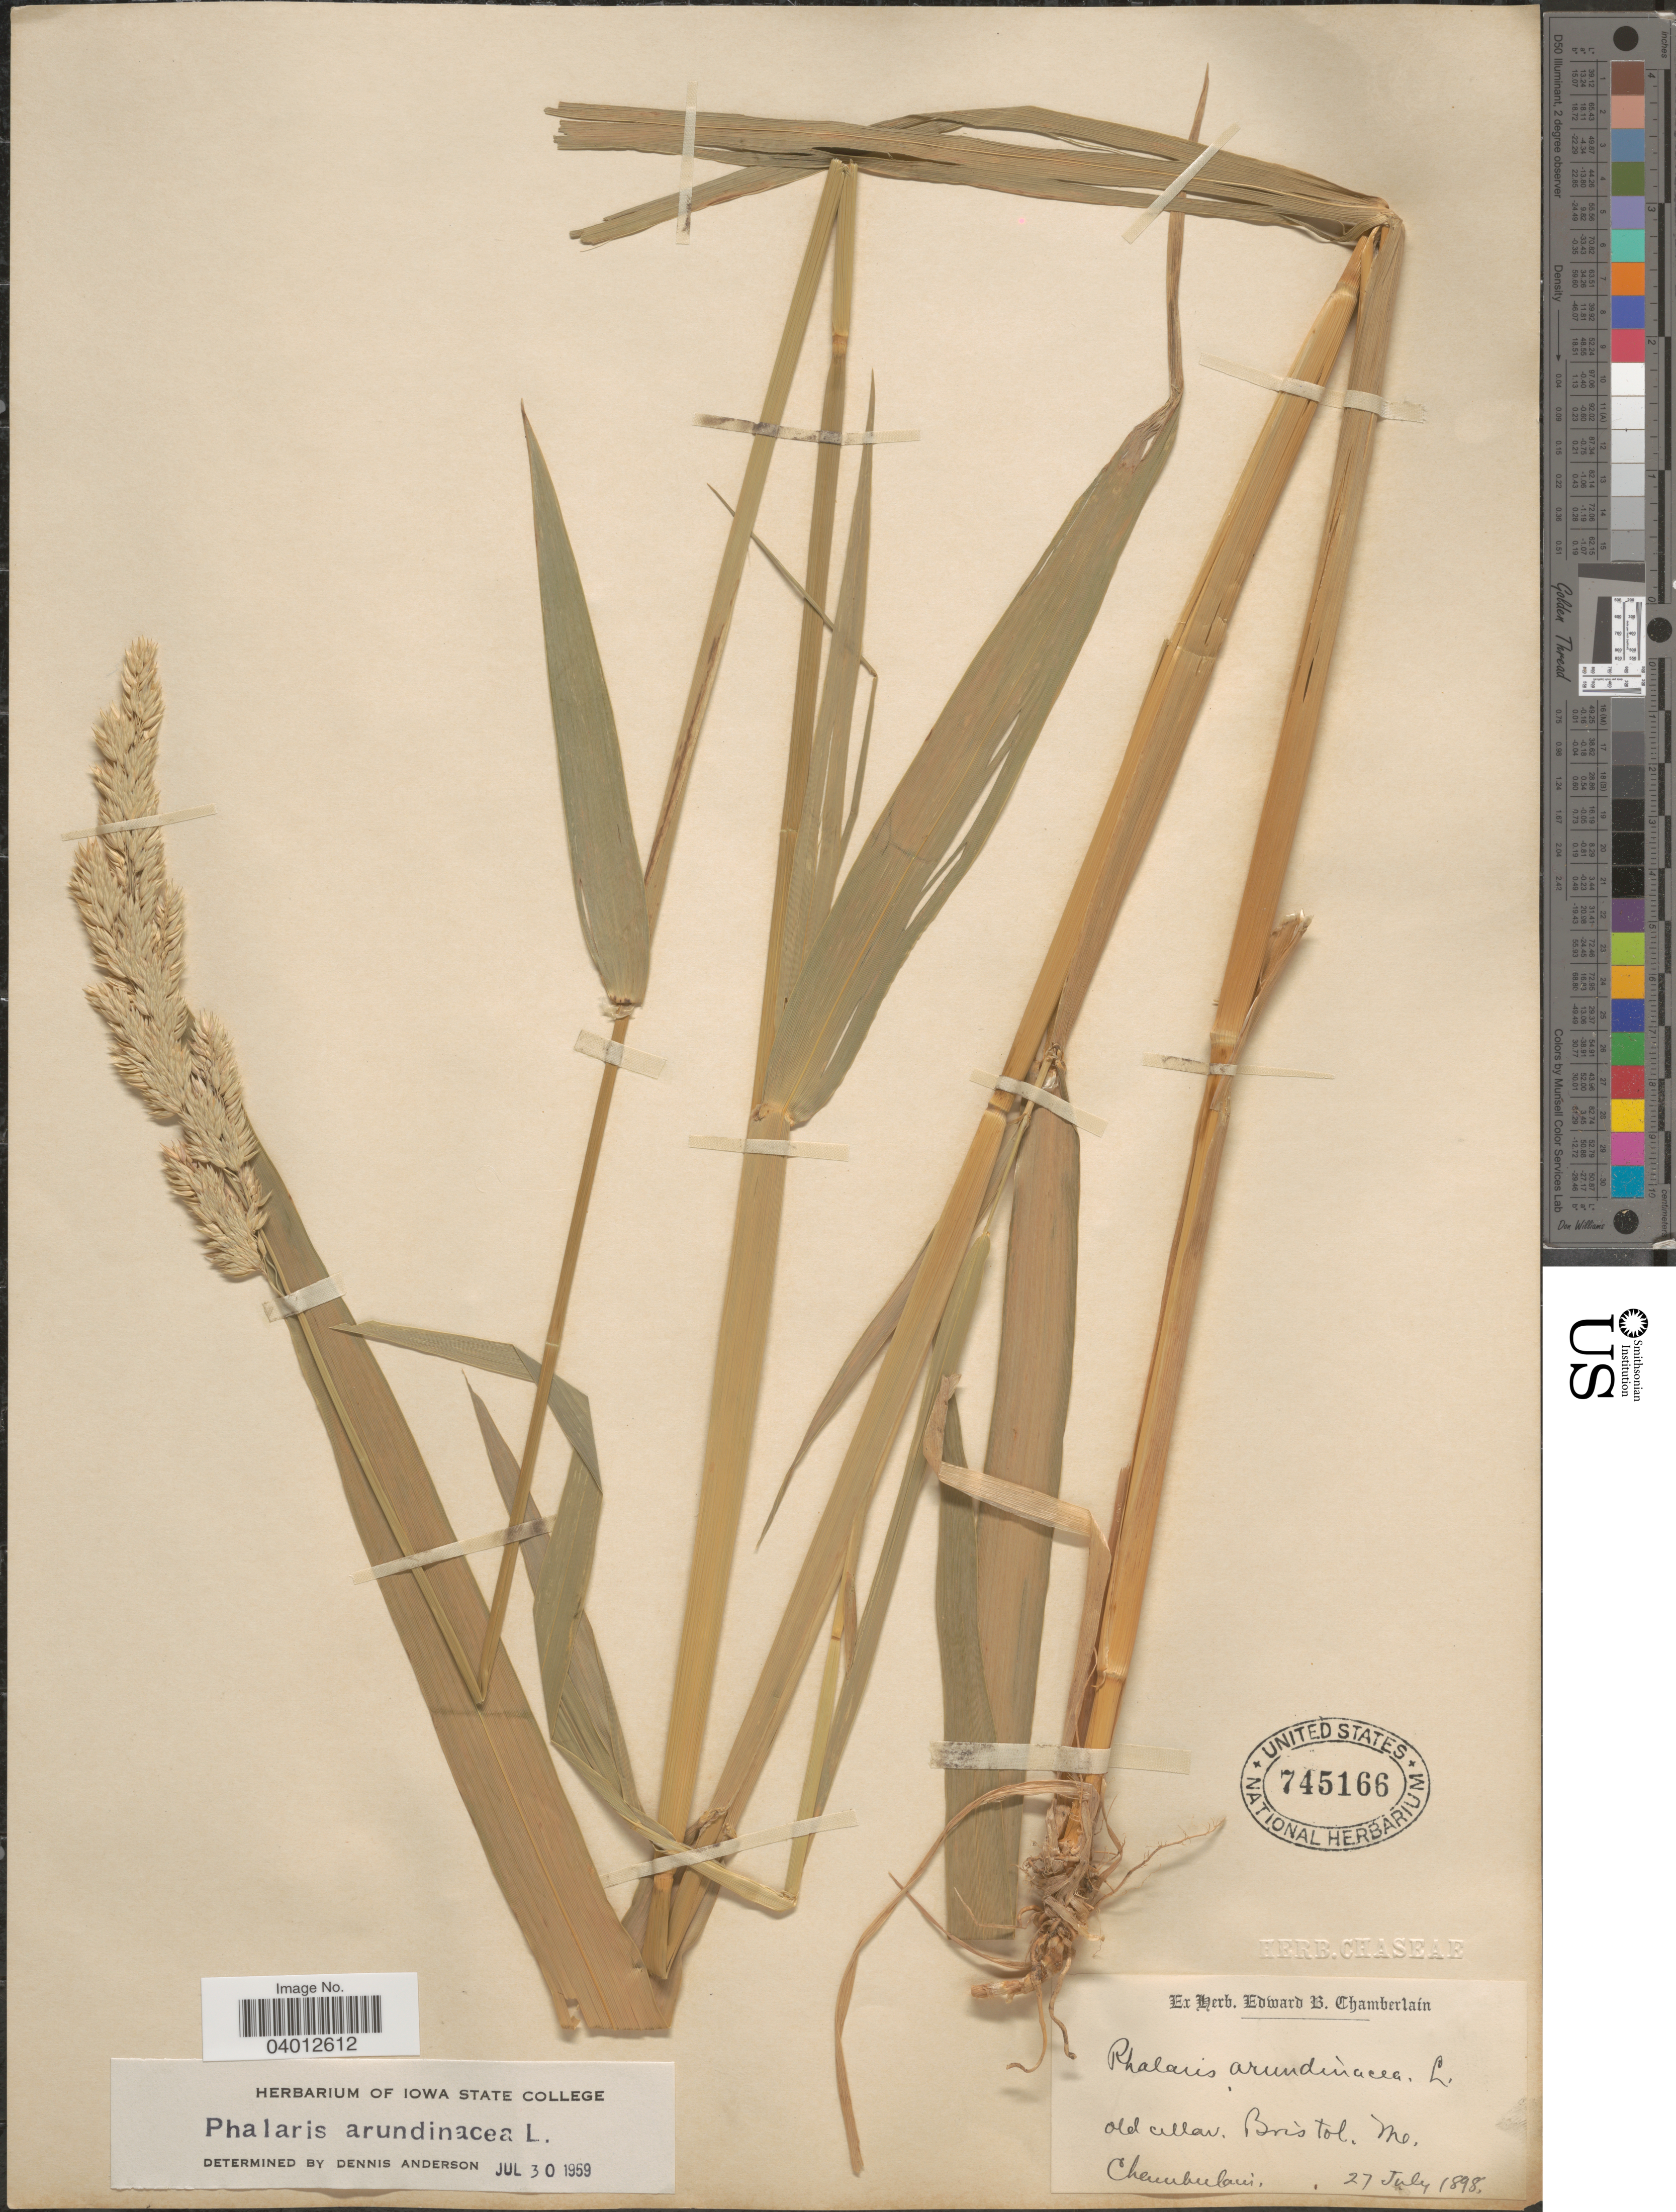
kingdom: Plantae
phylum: Tracheophyta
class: Liliopsida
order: Poales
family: Poaceae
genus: Phalaris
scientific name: Phalaris arundinacea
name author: L.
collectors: -. Chamberlain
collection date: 1898-07-27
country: United States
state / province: Missouri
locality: Bristol.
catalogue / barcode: US 745166